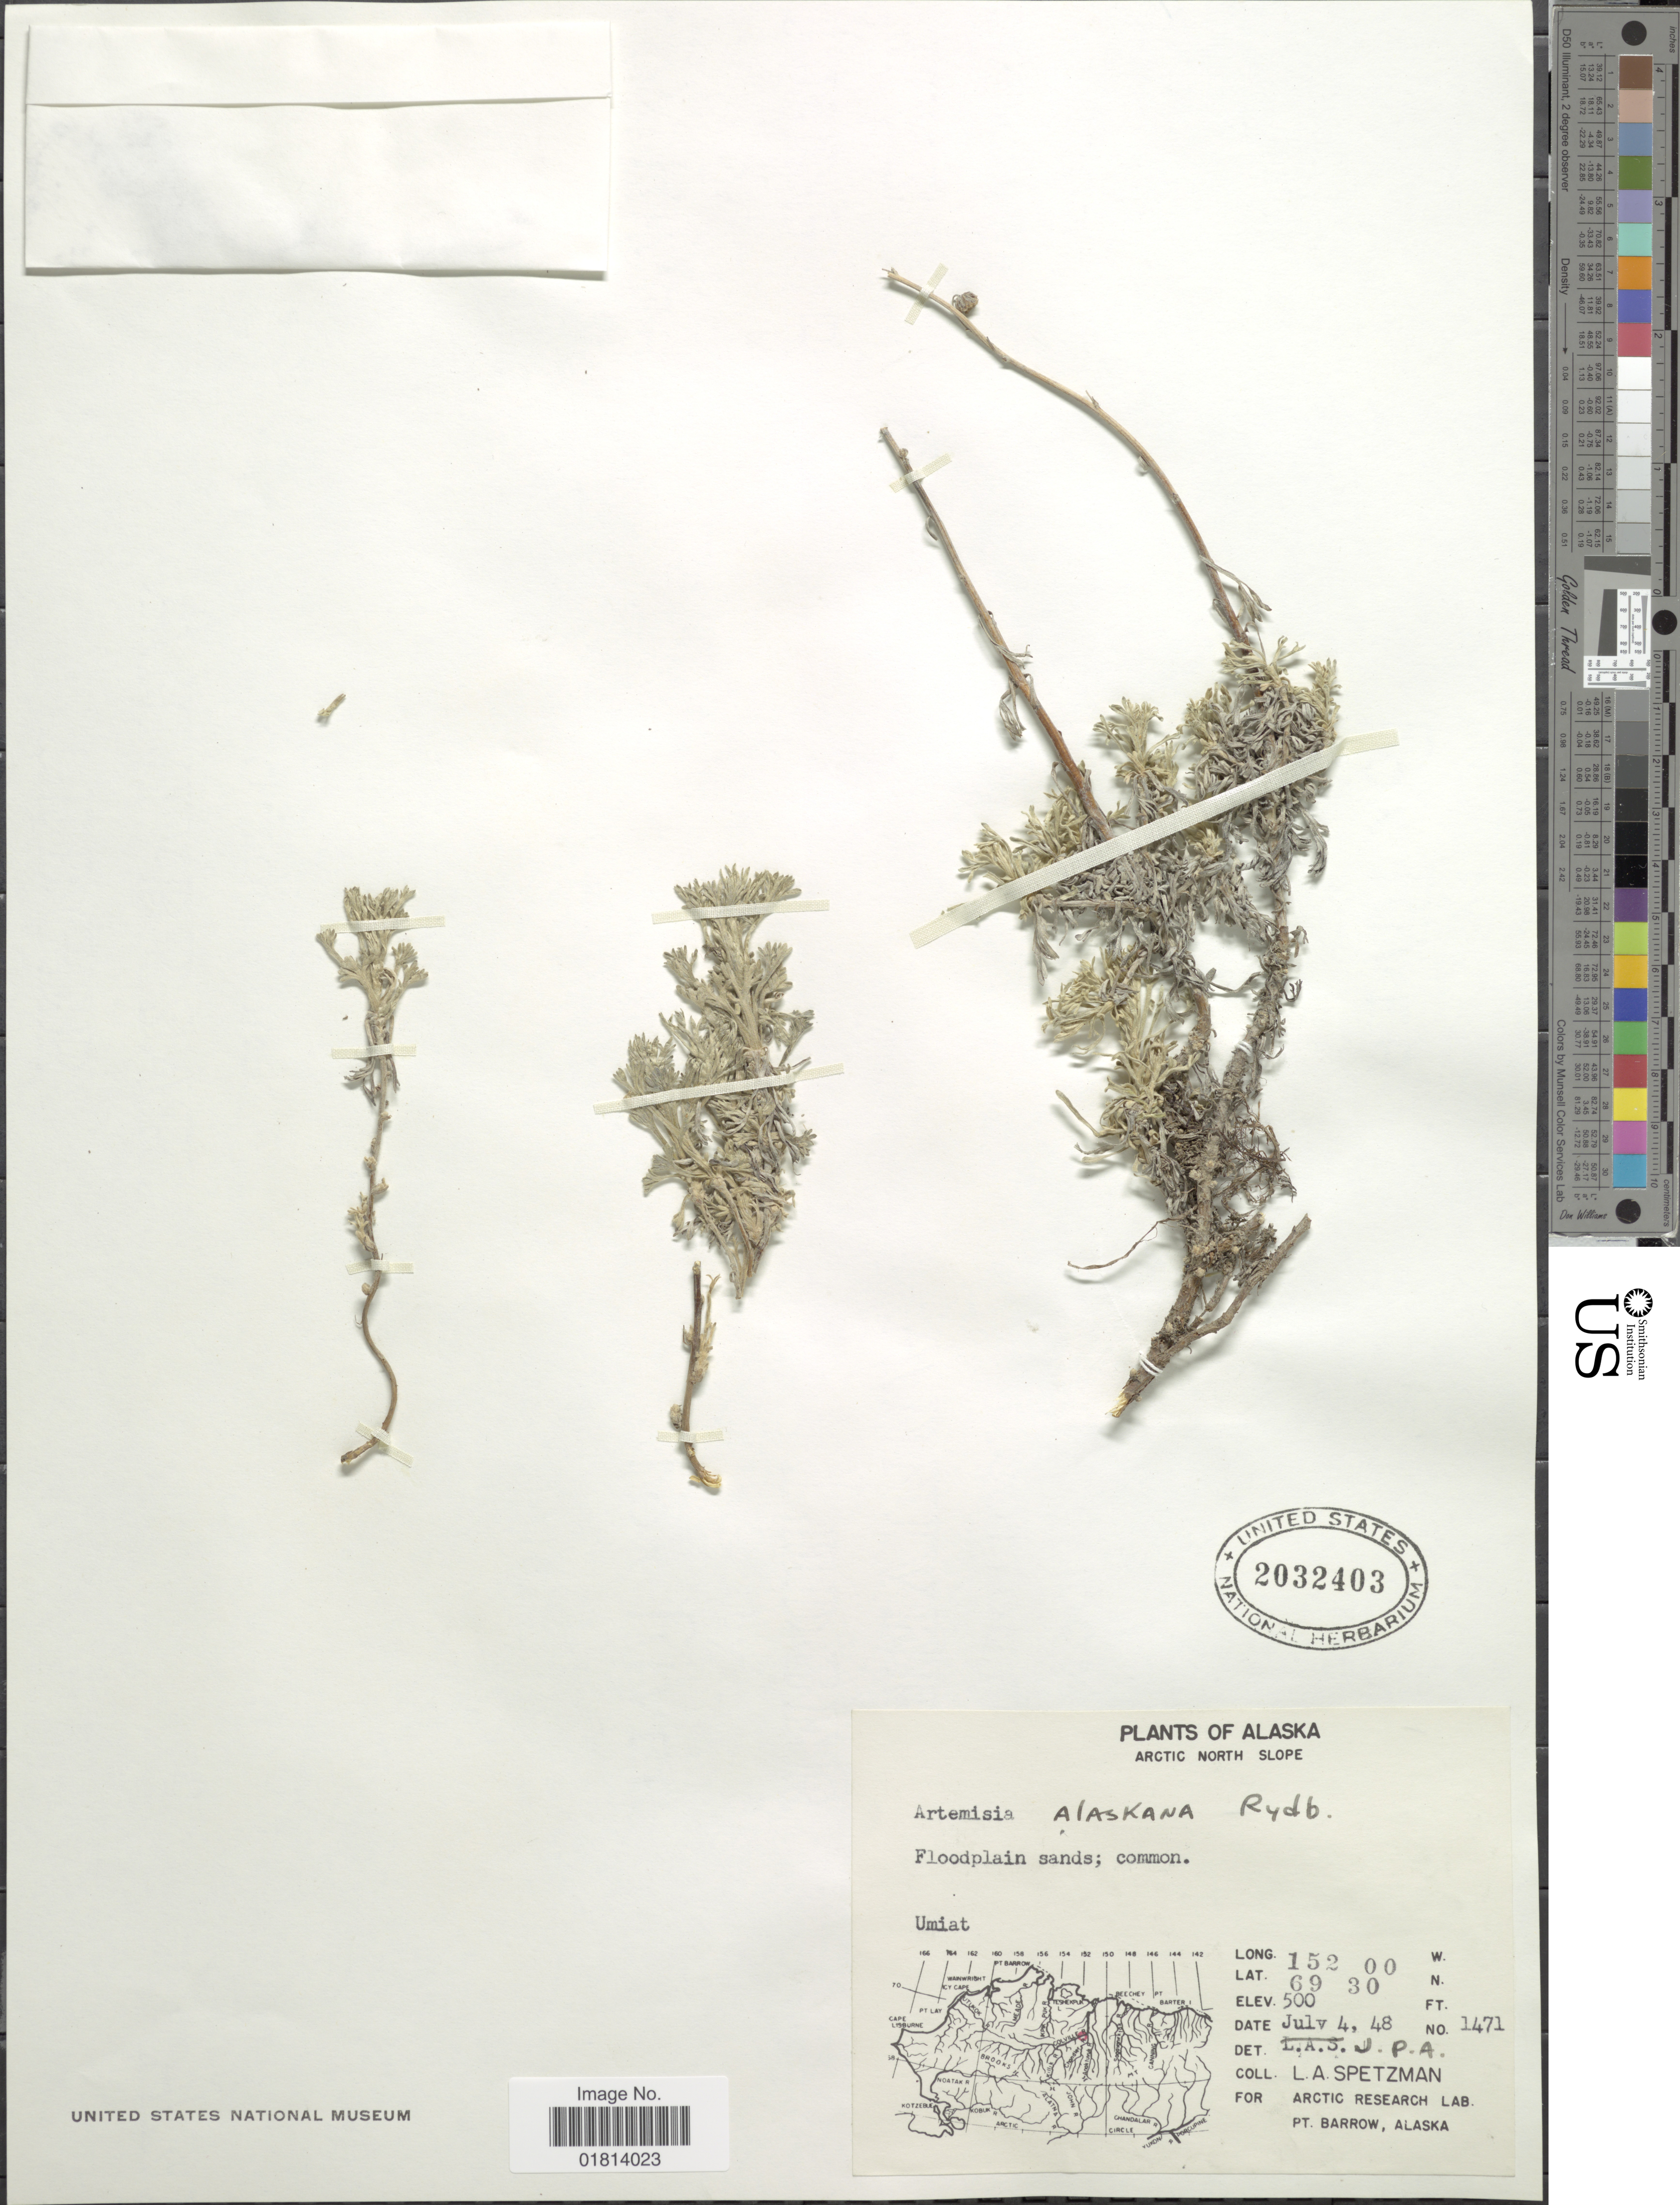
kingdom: Plantae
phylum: Tracheophyta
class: Magnoliopsida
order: Asterales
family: Asteraceae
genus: Artemisia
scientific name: Artemisia alaskana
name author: Rydb.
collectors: L. Spetzman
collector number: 1471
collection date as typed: Transcribed d/m/y: 4/7/48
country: United States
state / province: Alaska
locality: Arctic North Slope. Umiat.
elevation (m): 152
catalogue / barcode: US 2032403